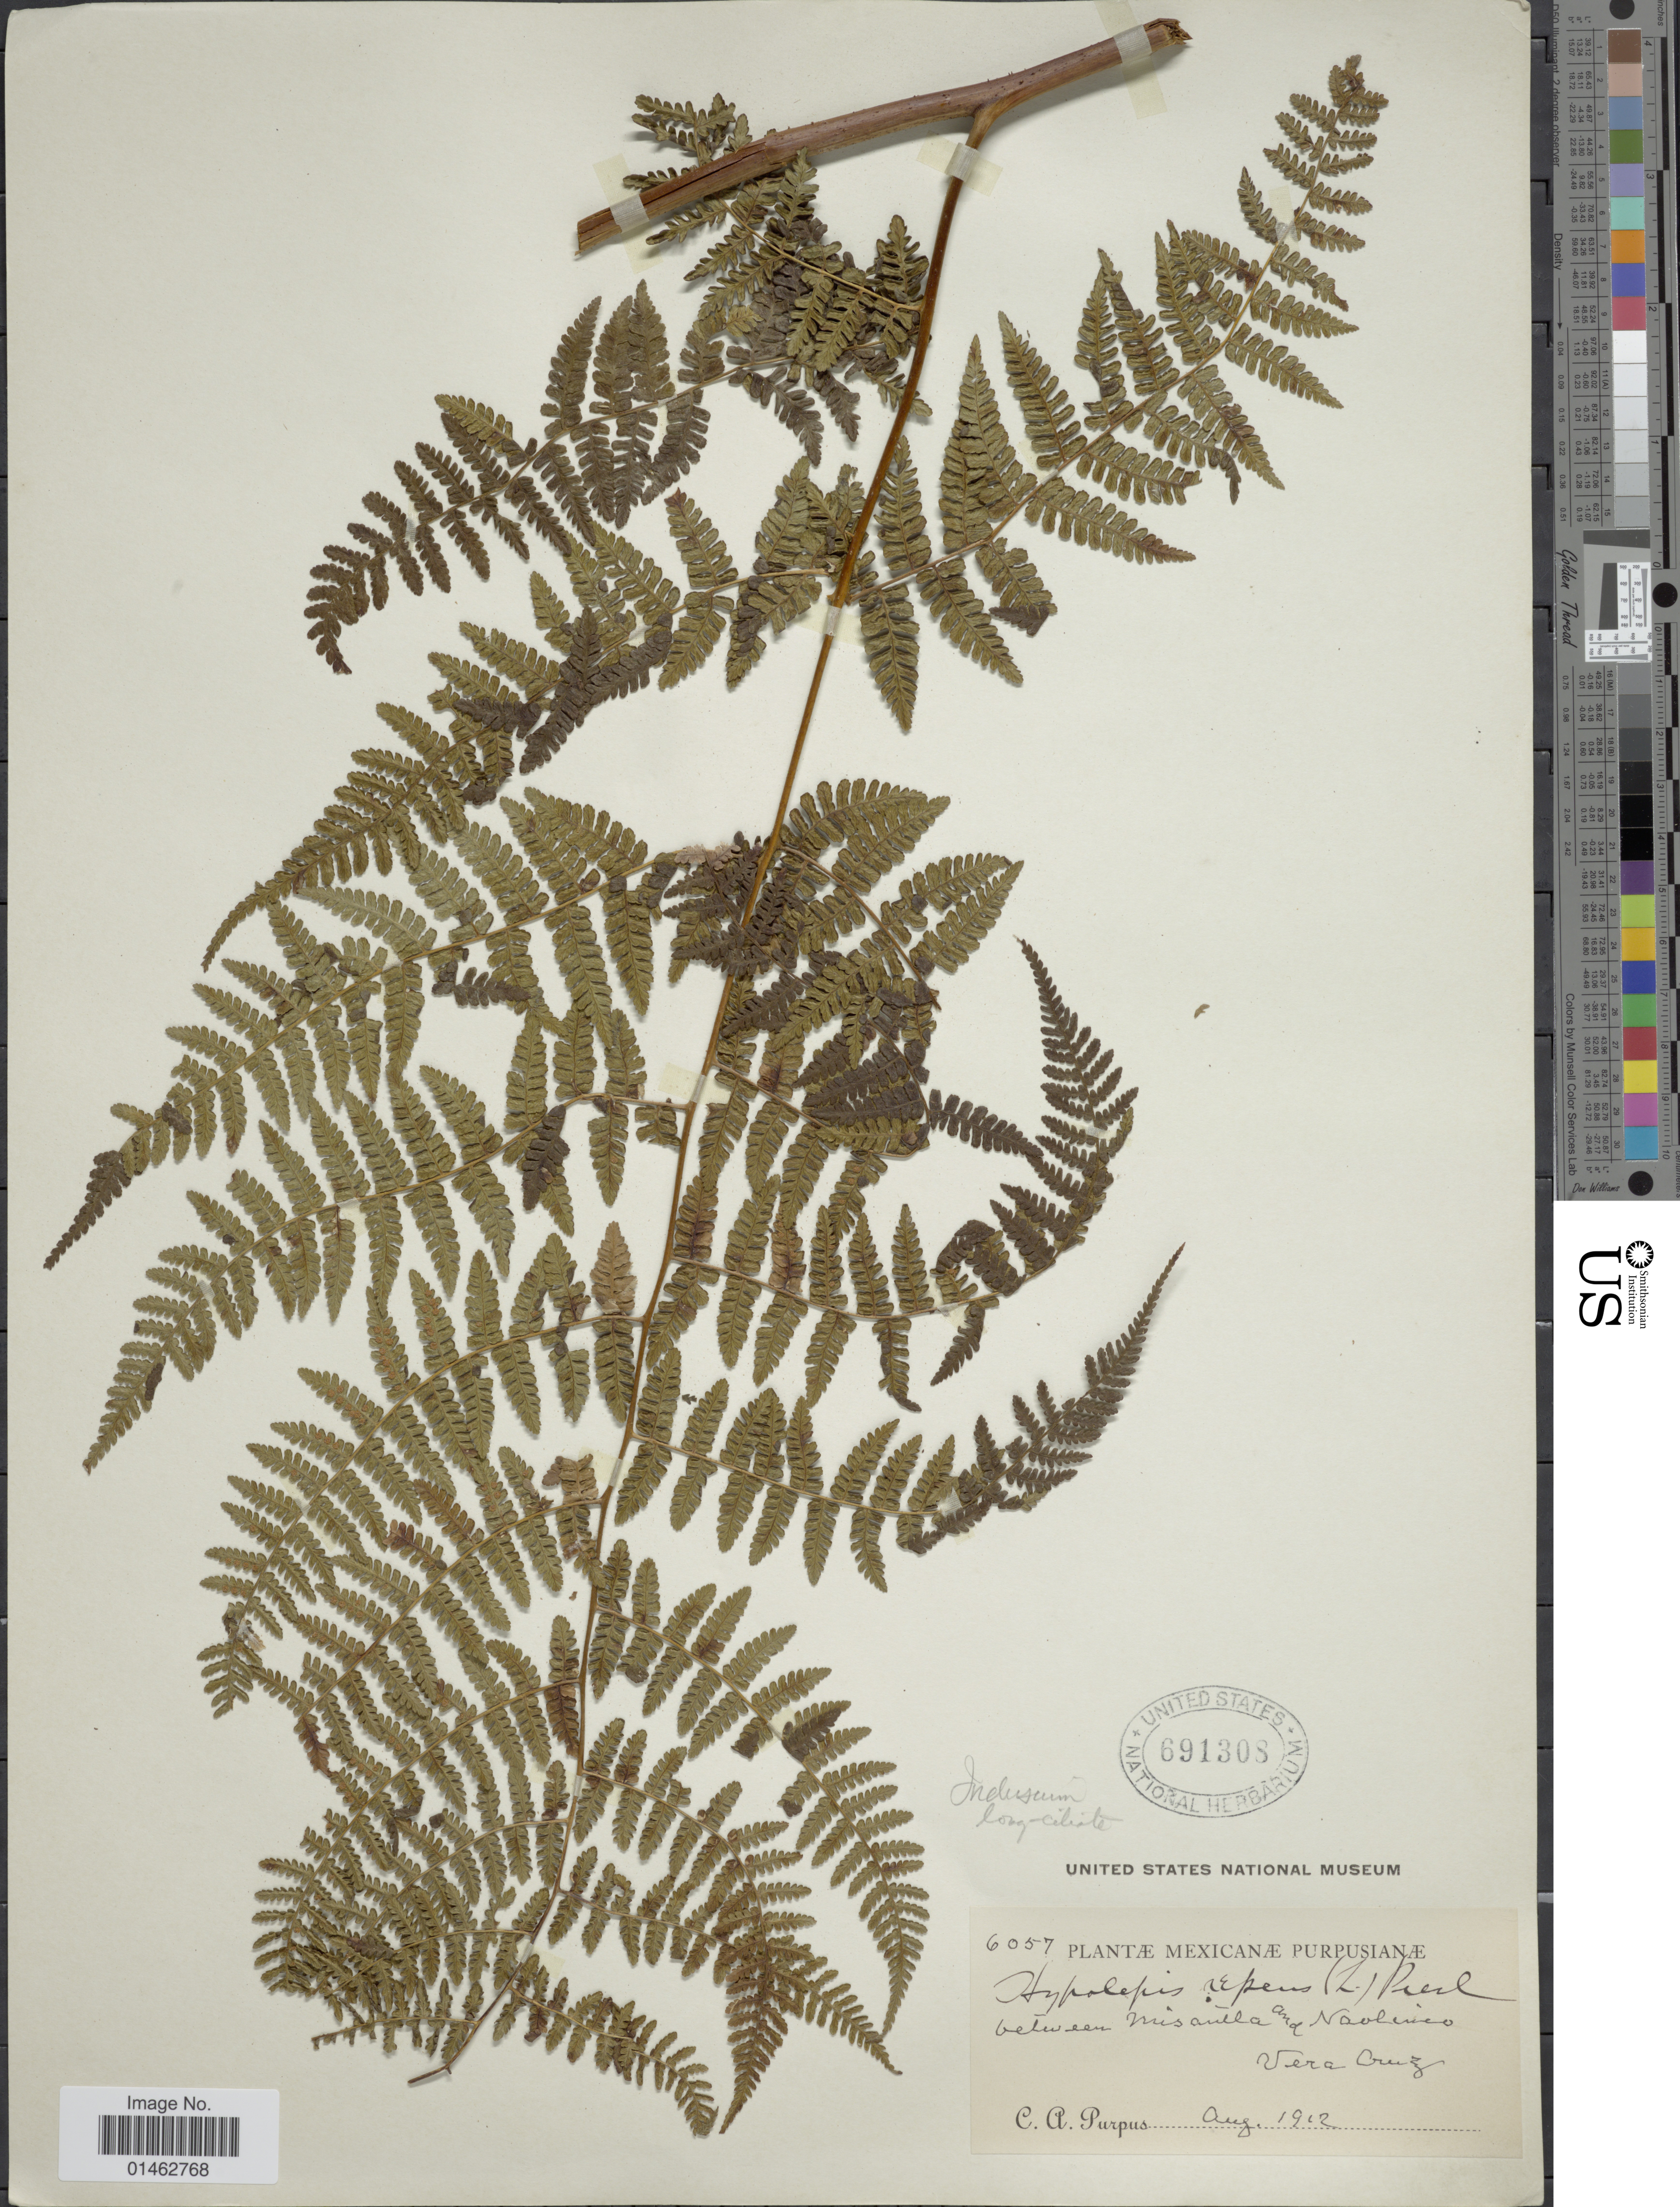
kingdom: Plantae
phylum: Tracheophyta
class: Polypodiopsida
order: Polypodiales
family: Dennstaedtiaceae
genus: Hypolepis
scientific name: Hypolepis repens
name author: (L.) C. Presl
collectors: C. A. Purpus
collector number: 6057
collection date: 1912-08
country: Mexico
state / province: Veracruz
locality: Between Misantha and Navlimeo, Vera Cruz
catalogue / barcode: US 691308